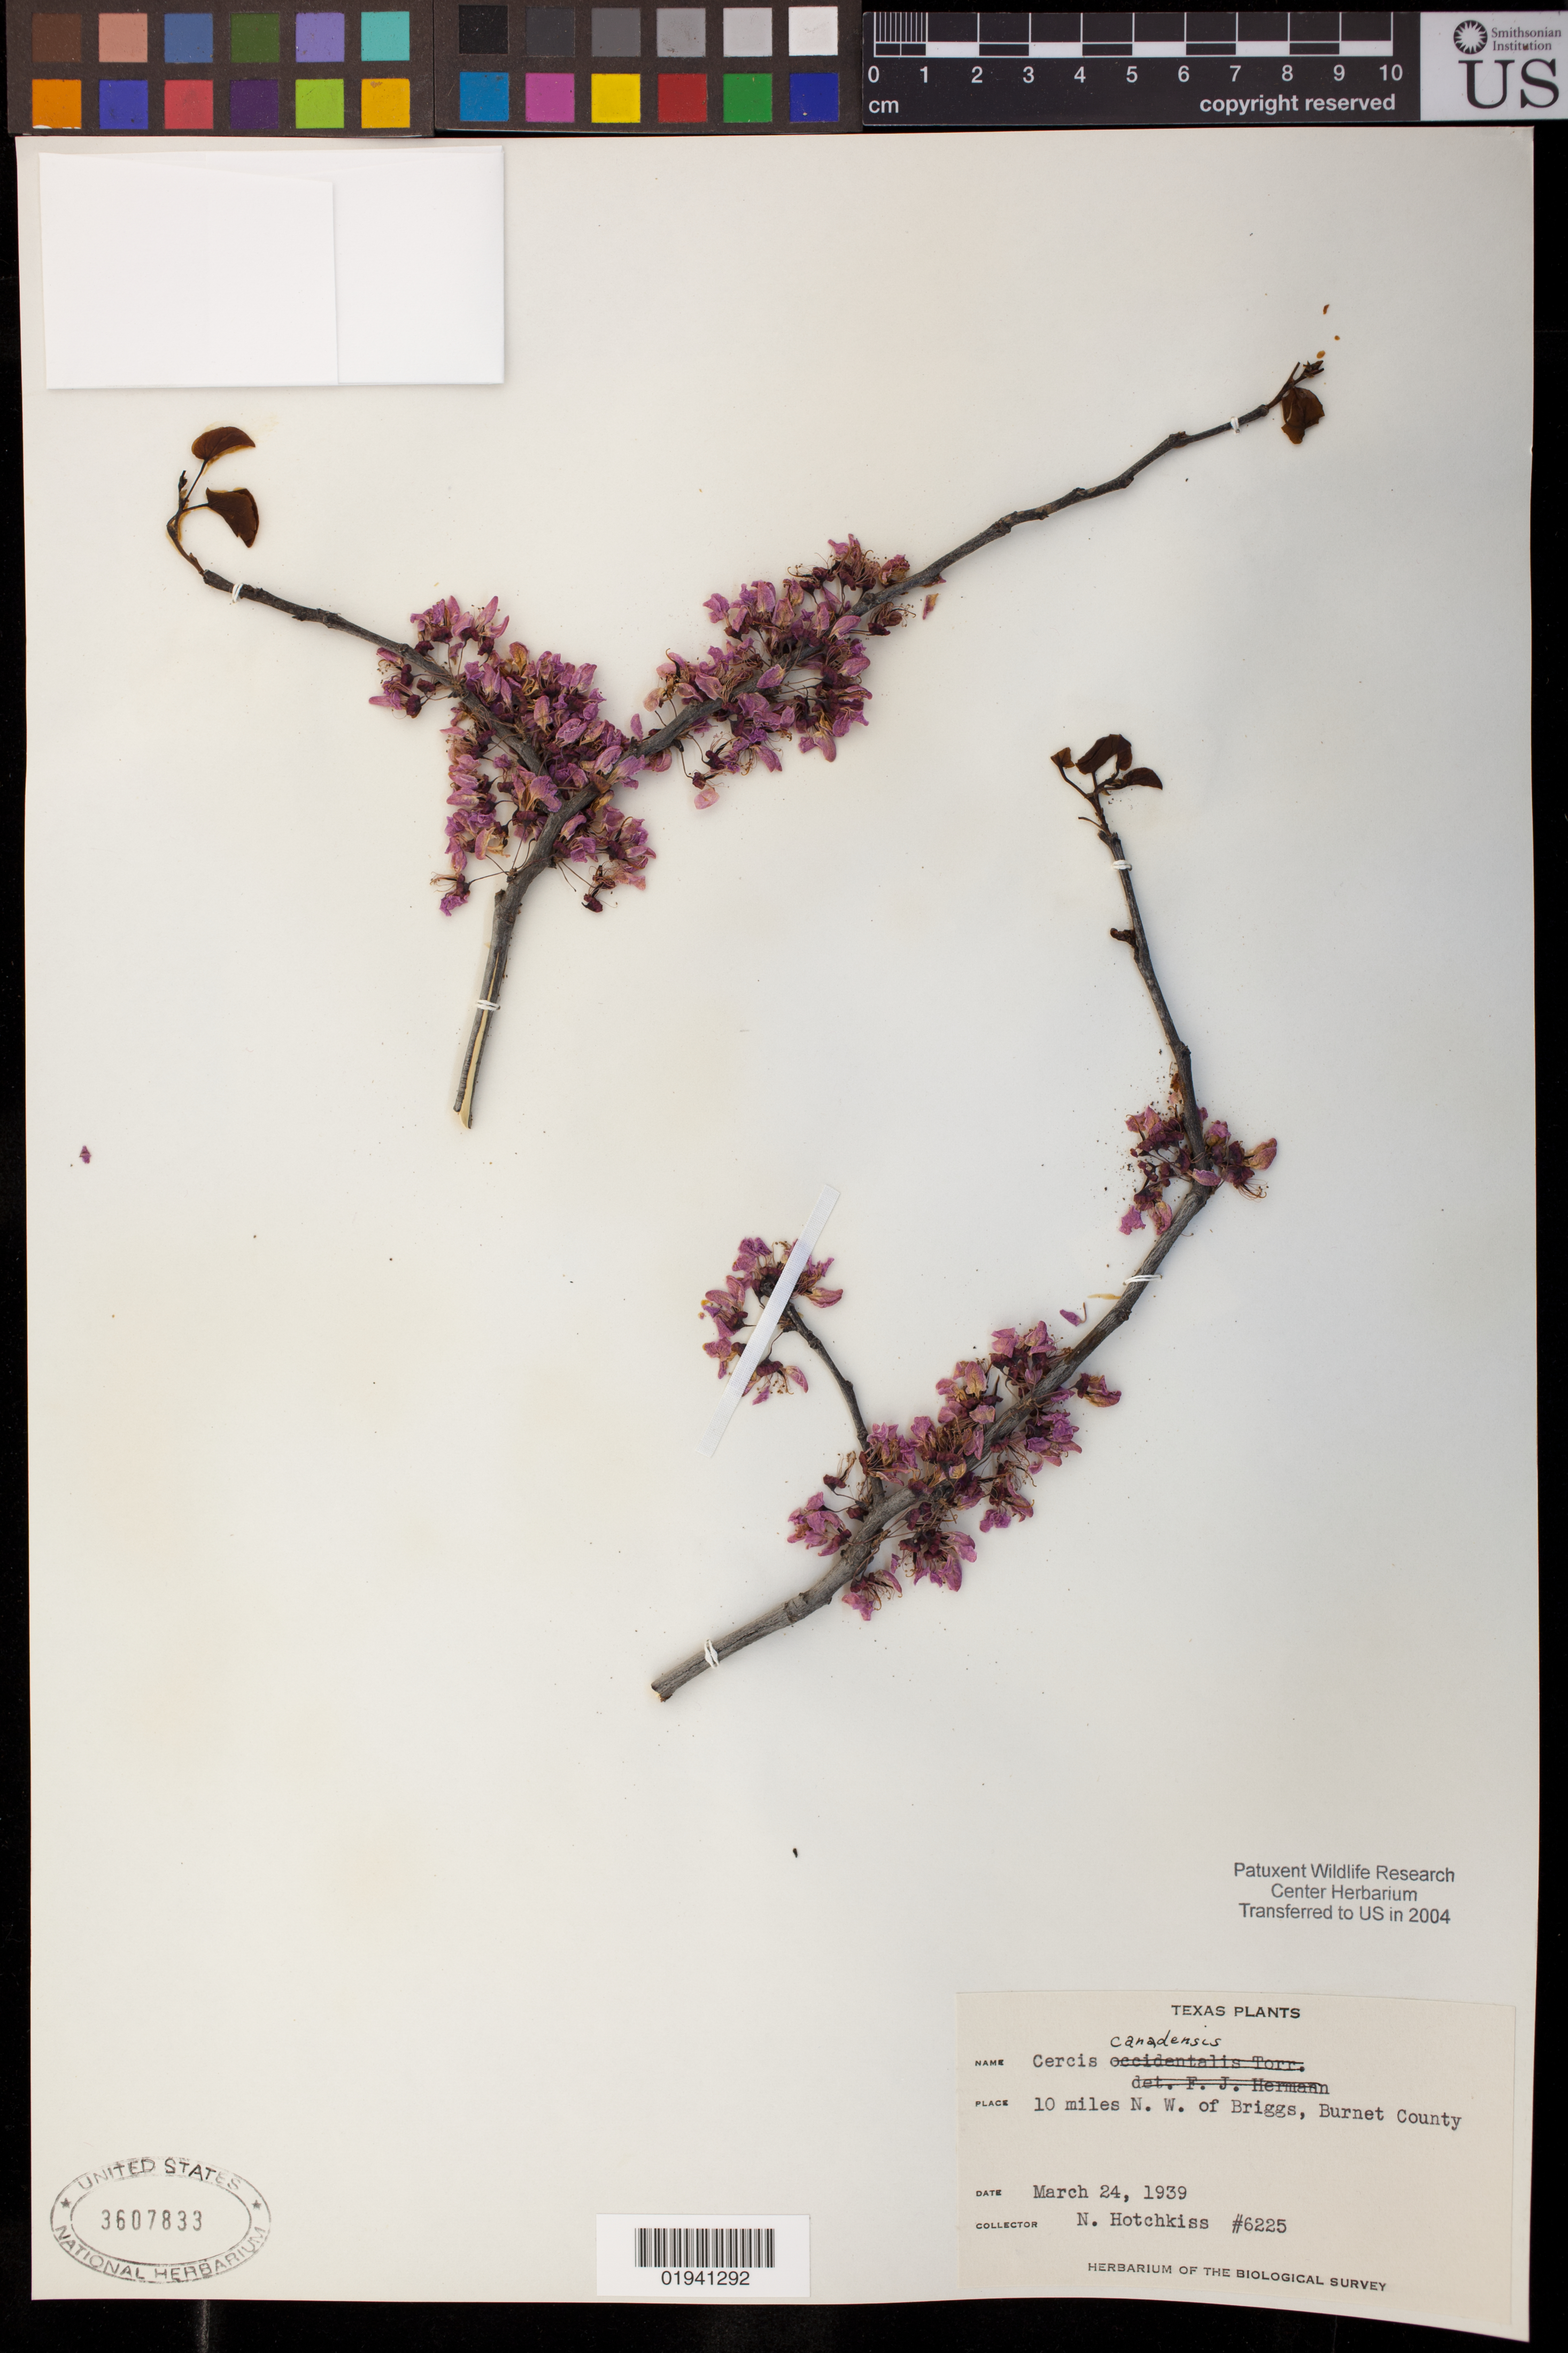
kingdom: Plantae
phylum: Tracheophyta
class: Magnoliopsida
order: Fabales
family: Fabaceae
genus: Cercis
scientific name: Cercis canadensis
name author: L.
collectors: N. Hotchkiss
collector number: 6225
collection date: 1939-03-24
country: United States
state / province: Texas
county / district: Burnet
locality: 10 miles N.W. of Briggs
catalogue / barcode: US 3607833